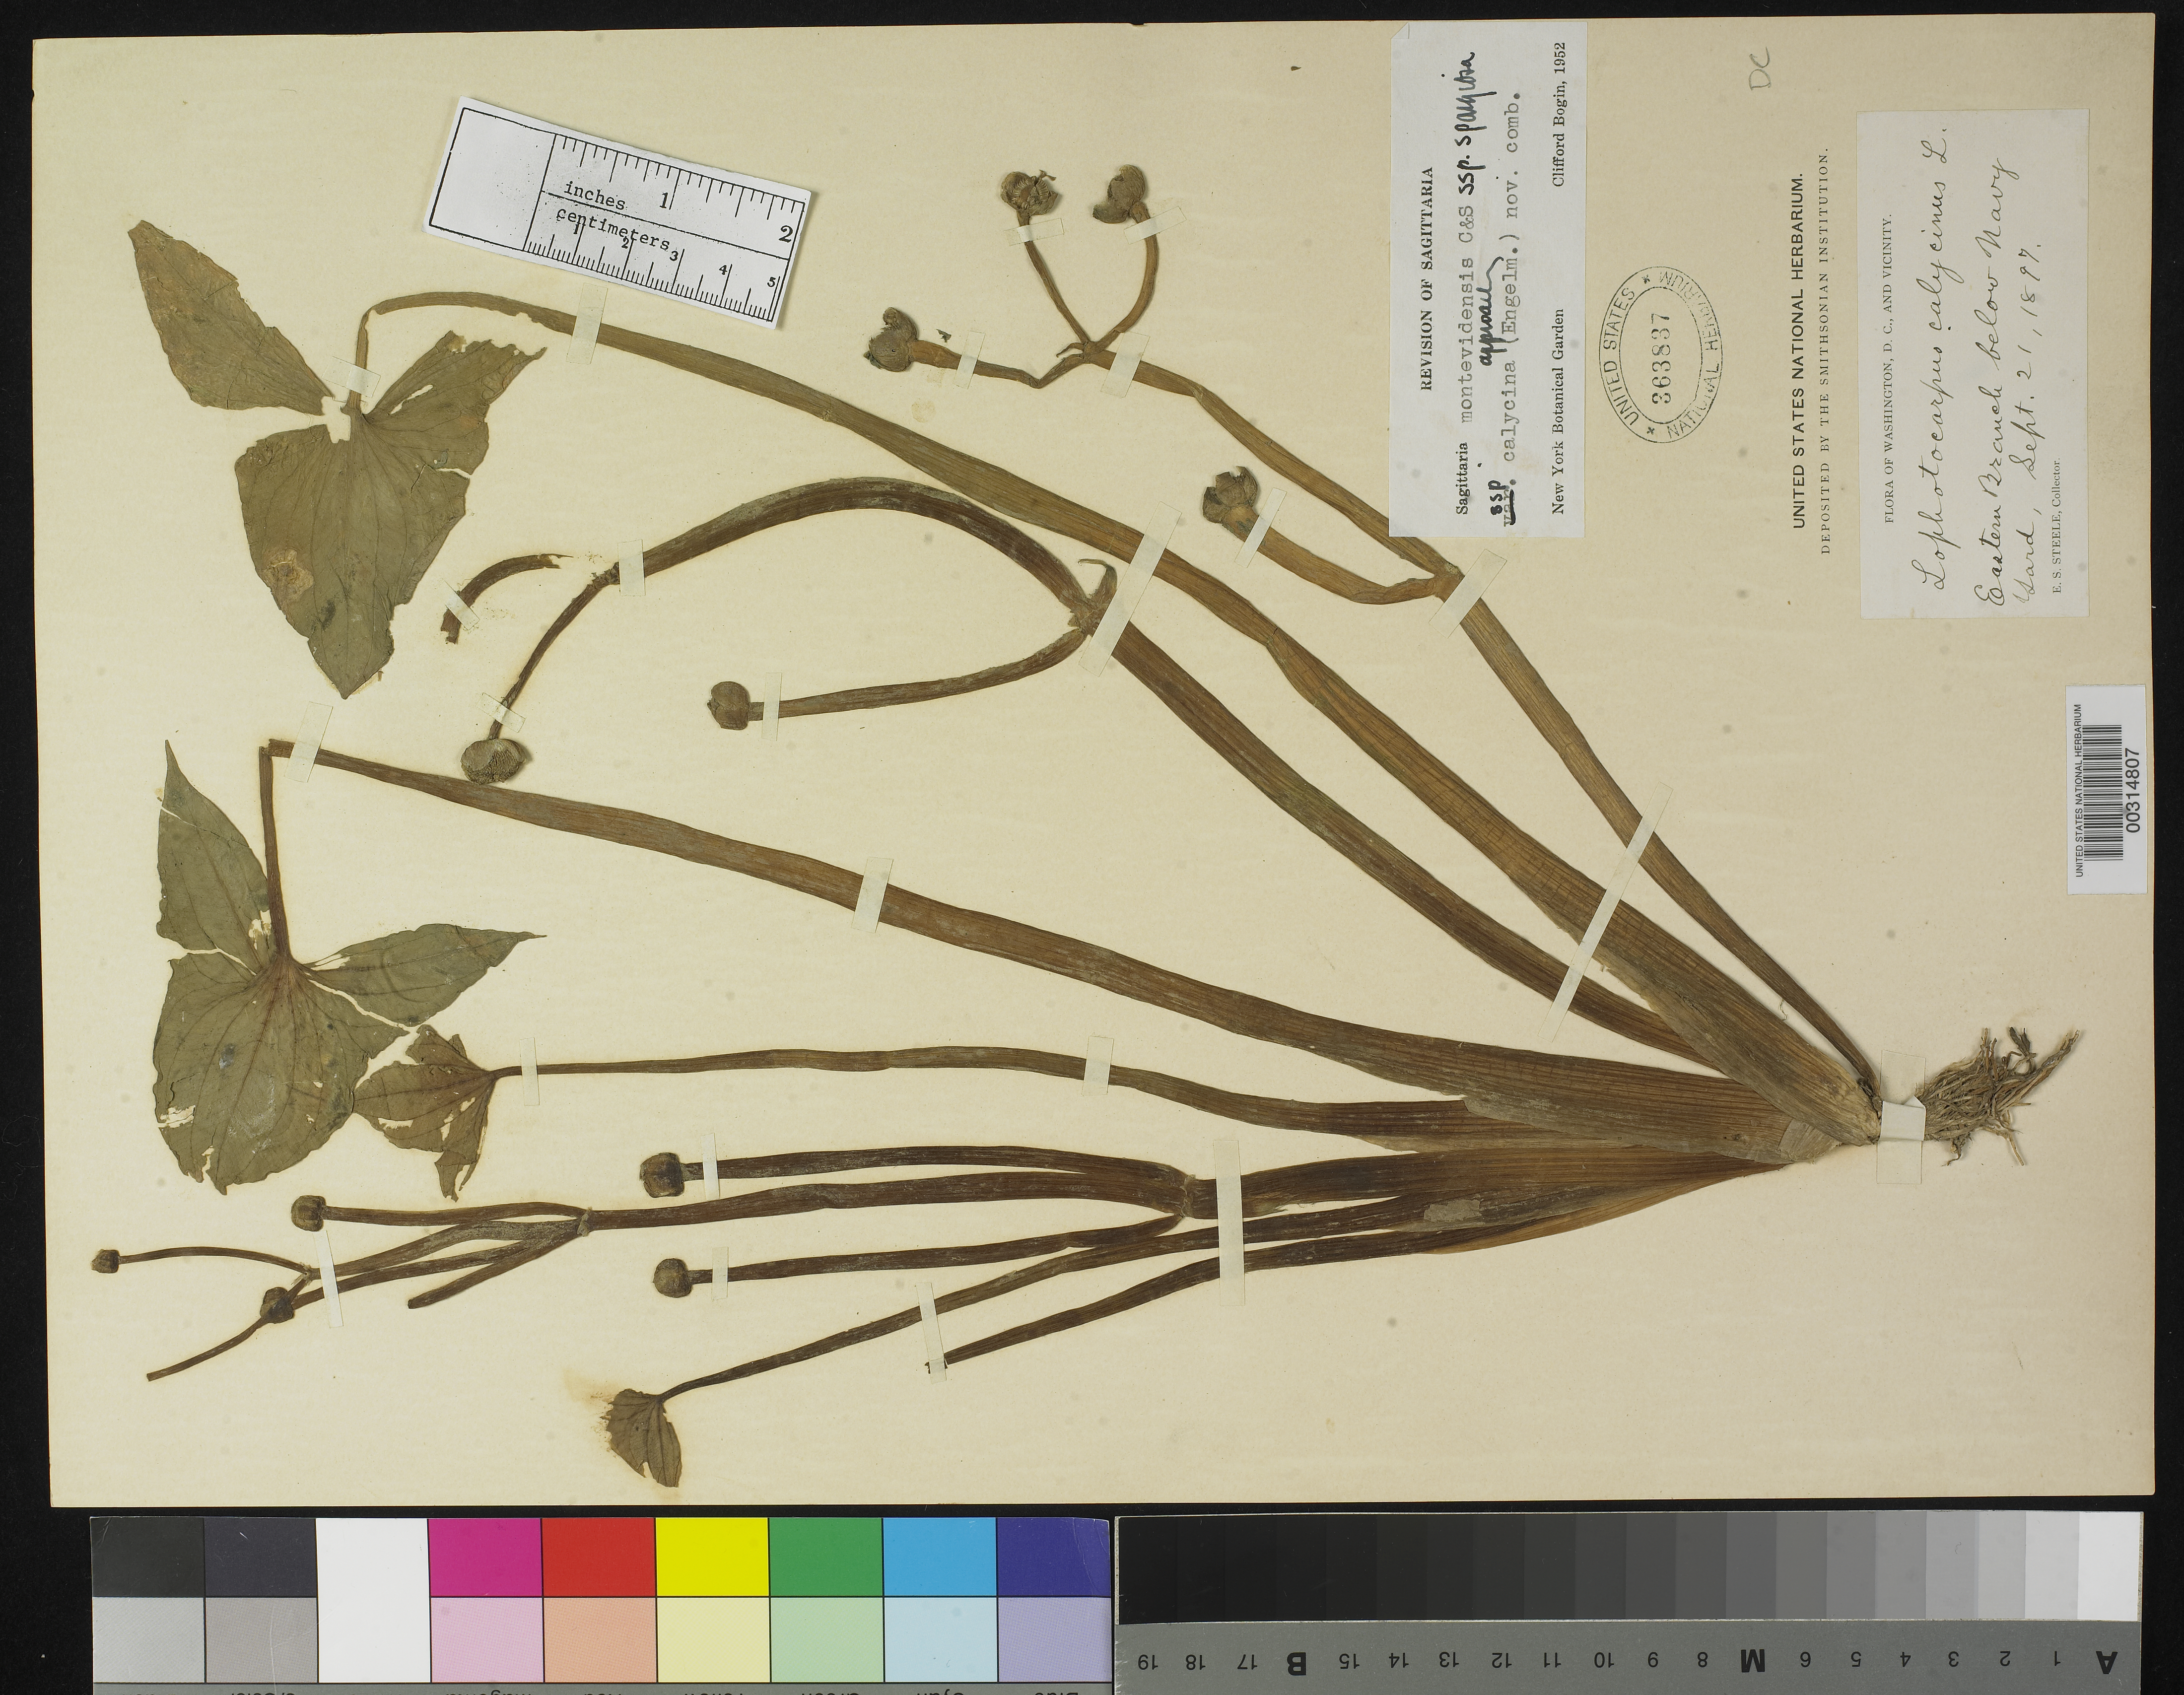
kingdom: Plantae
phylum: Tracheophyta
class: Liliopsida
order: Alismatales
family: Alismataceae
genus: Sagittaria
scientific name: Sagittaria montevidensis subsp. spongiosa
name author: Engelm.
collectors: E. Steele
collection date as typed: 21 Sep 1897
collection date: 1897-09-21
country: United States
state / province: District of Columbia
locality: Eastern Branch, below Navy Yard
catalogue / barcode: US 363837